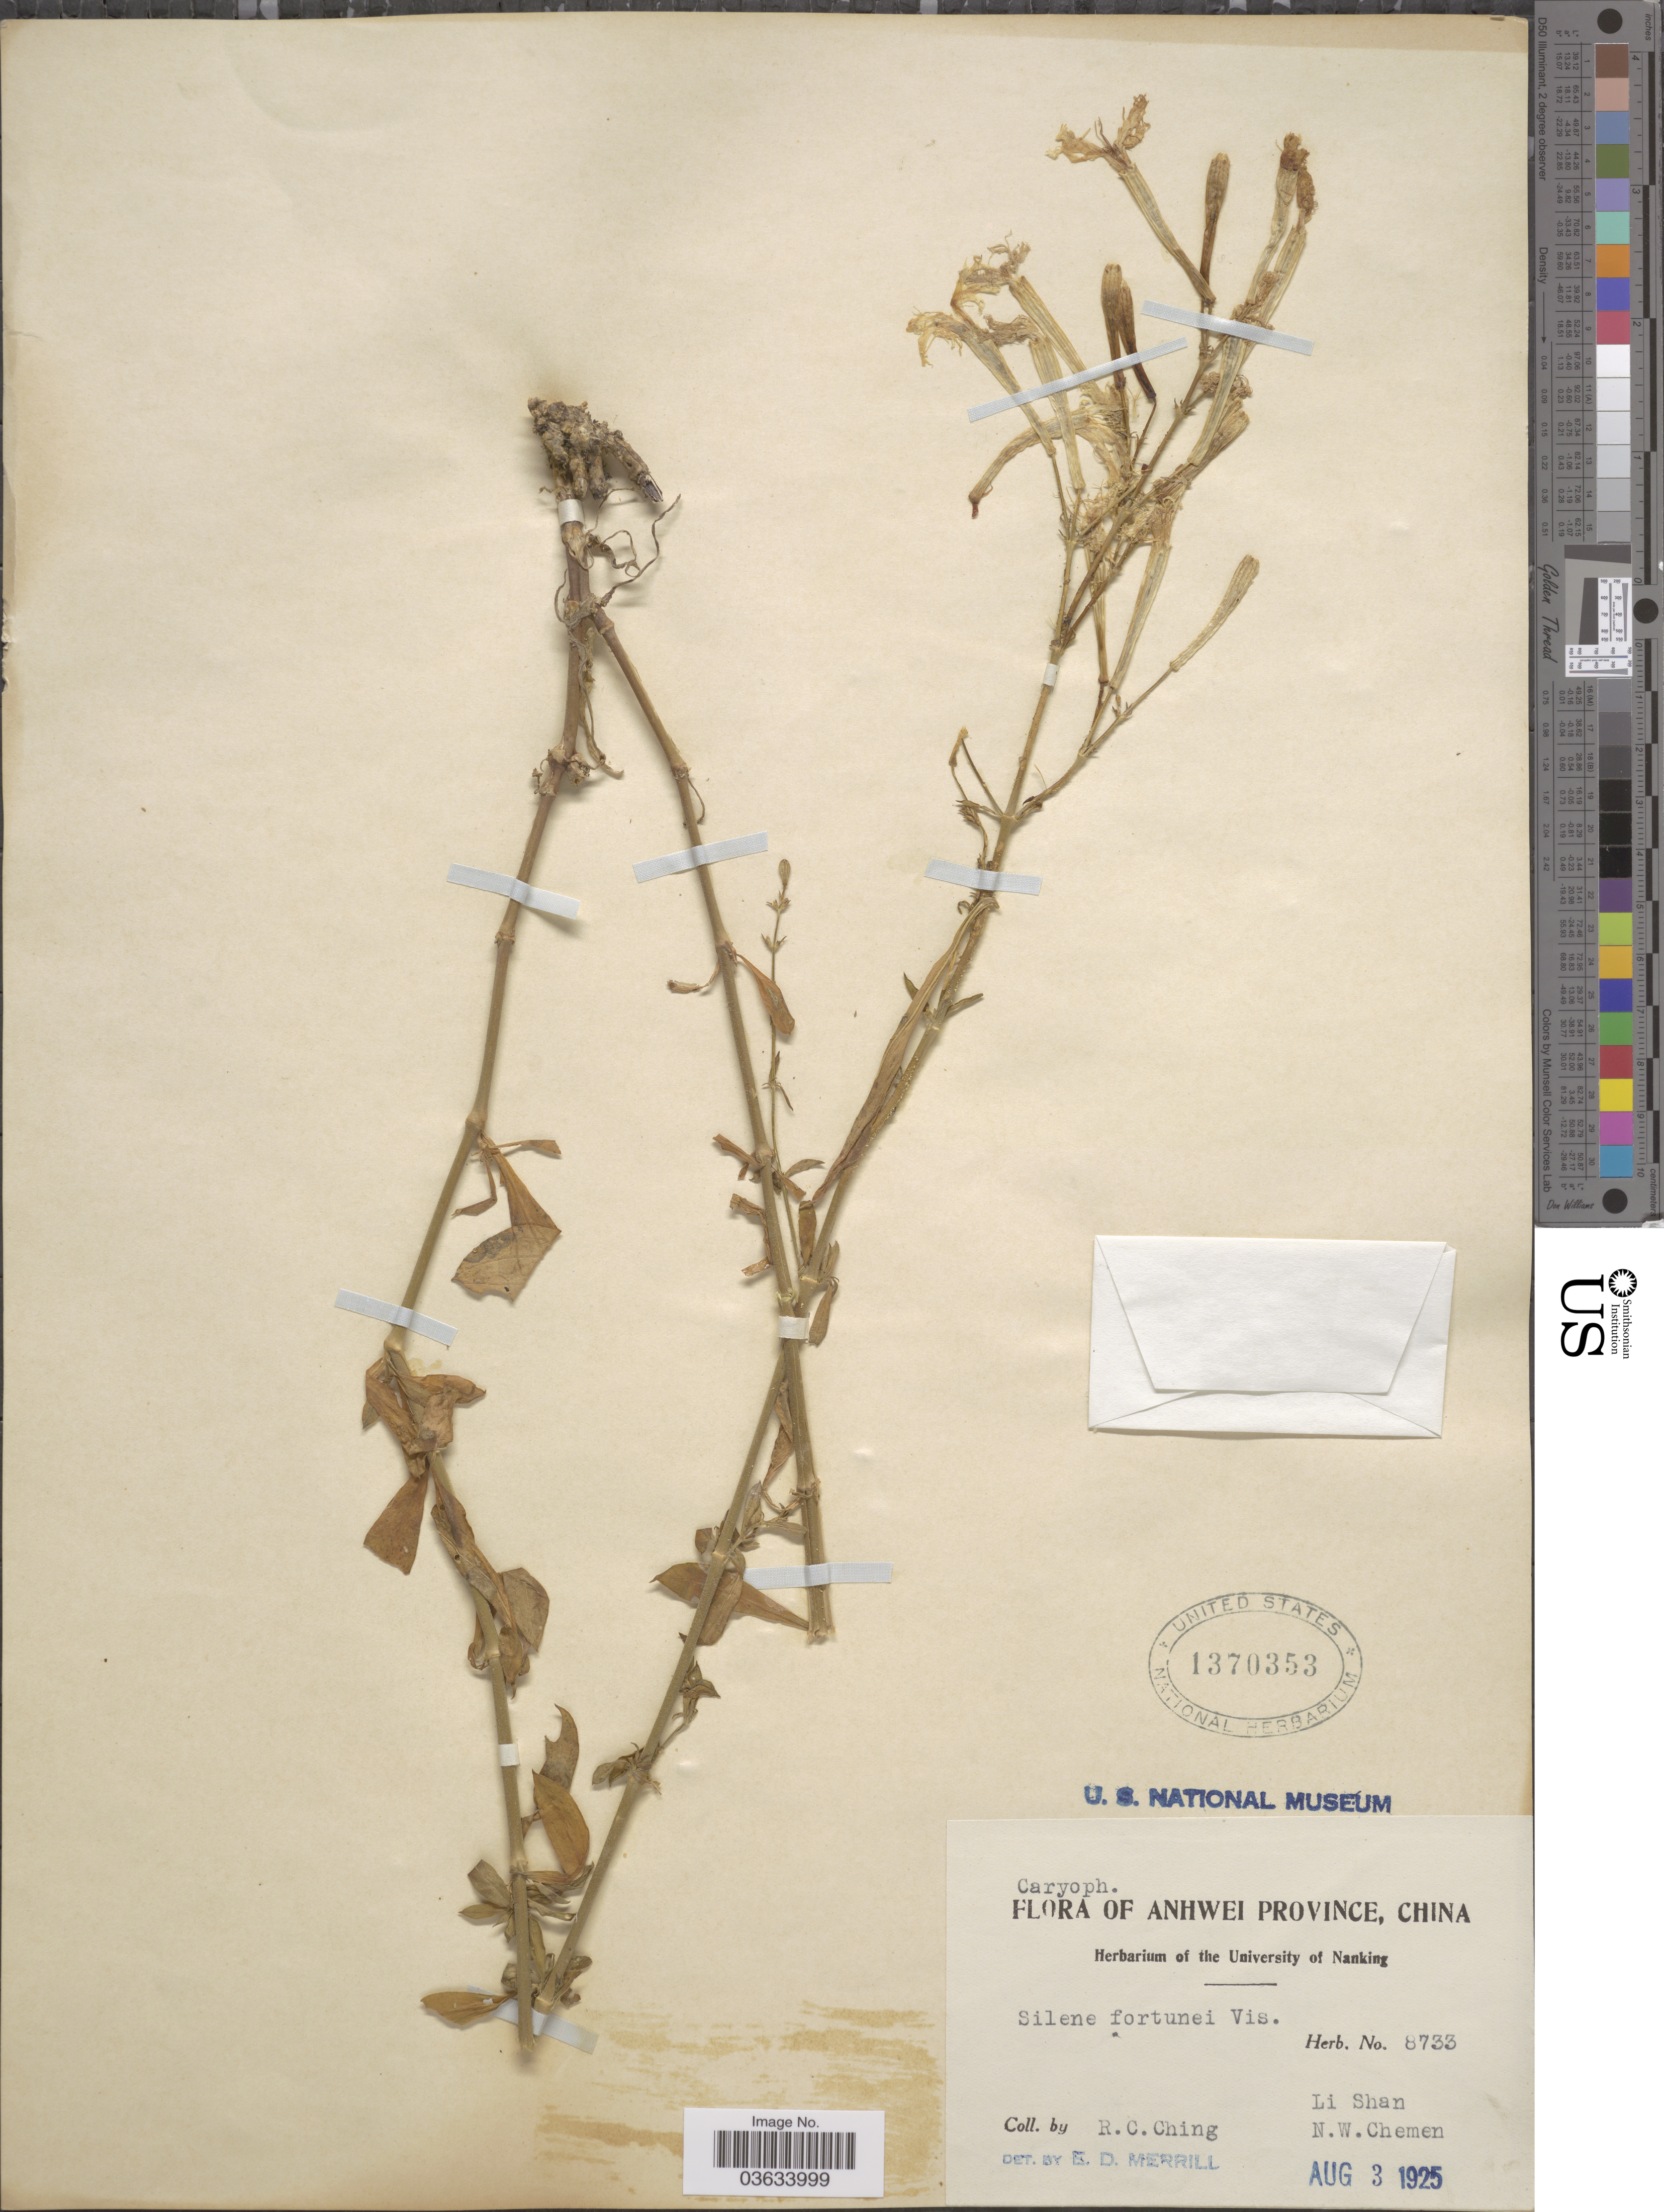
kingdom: Plantae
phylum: Tracheophyta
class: Magnoliopsida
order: Caryophyllales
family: Caryophyllaceae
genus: Silene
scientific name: Silene fortunei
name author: Vis.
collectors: R. C. Ching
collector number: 8733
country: China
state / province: Anhui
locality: Anhwei Province. Li Shan. N. W. Chemen.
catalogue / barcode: US 1370353